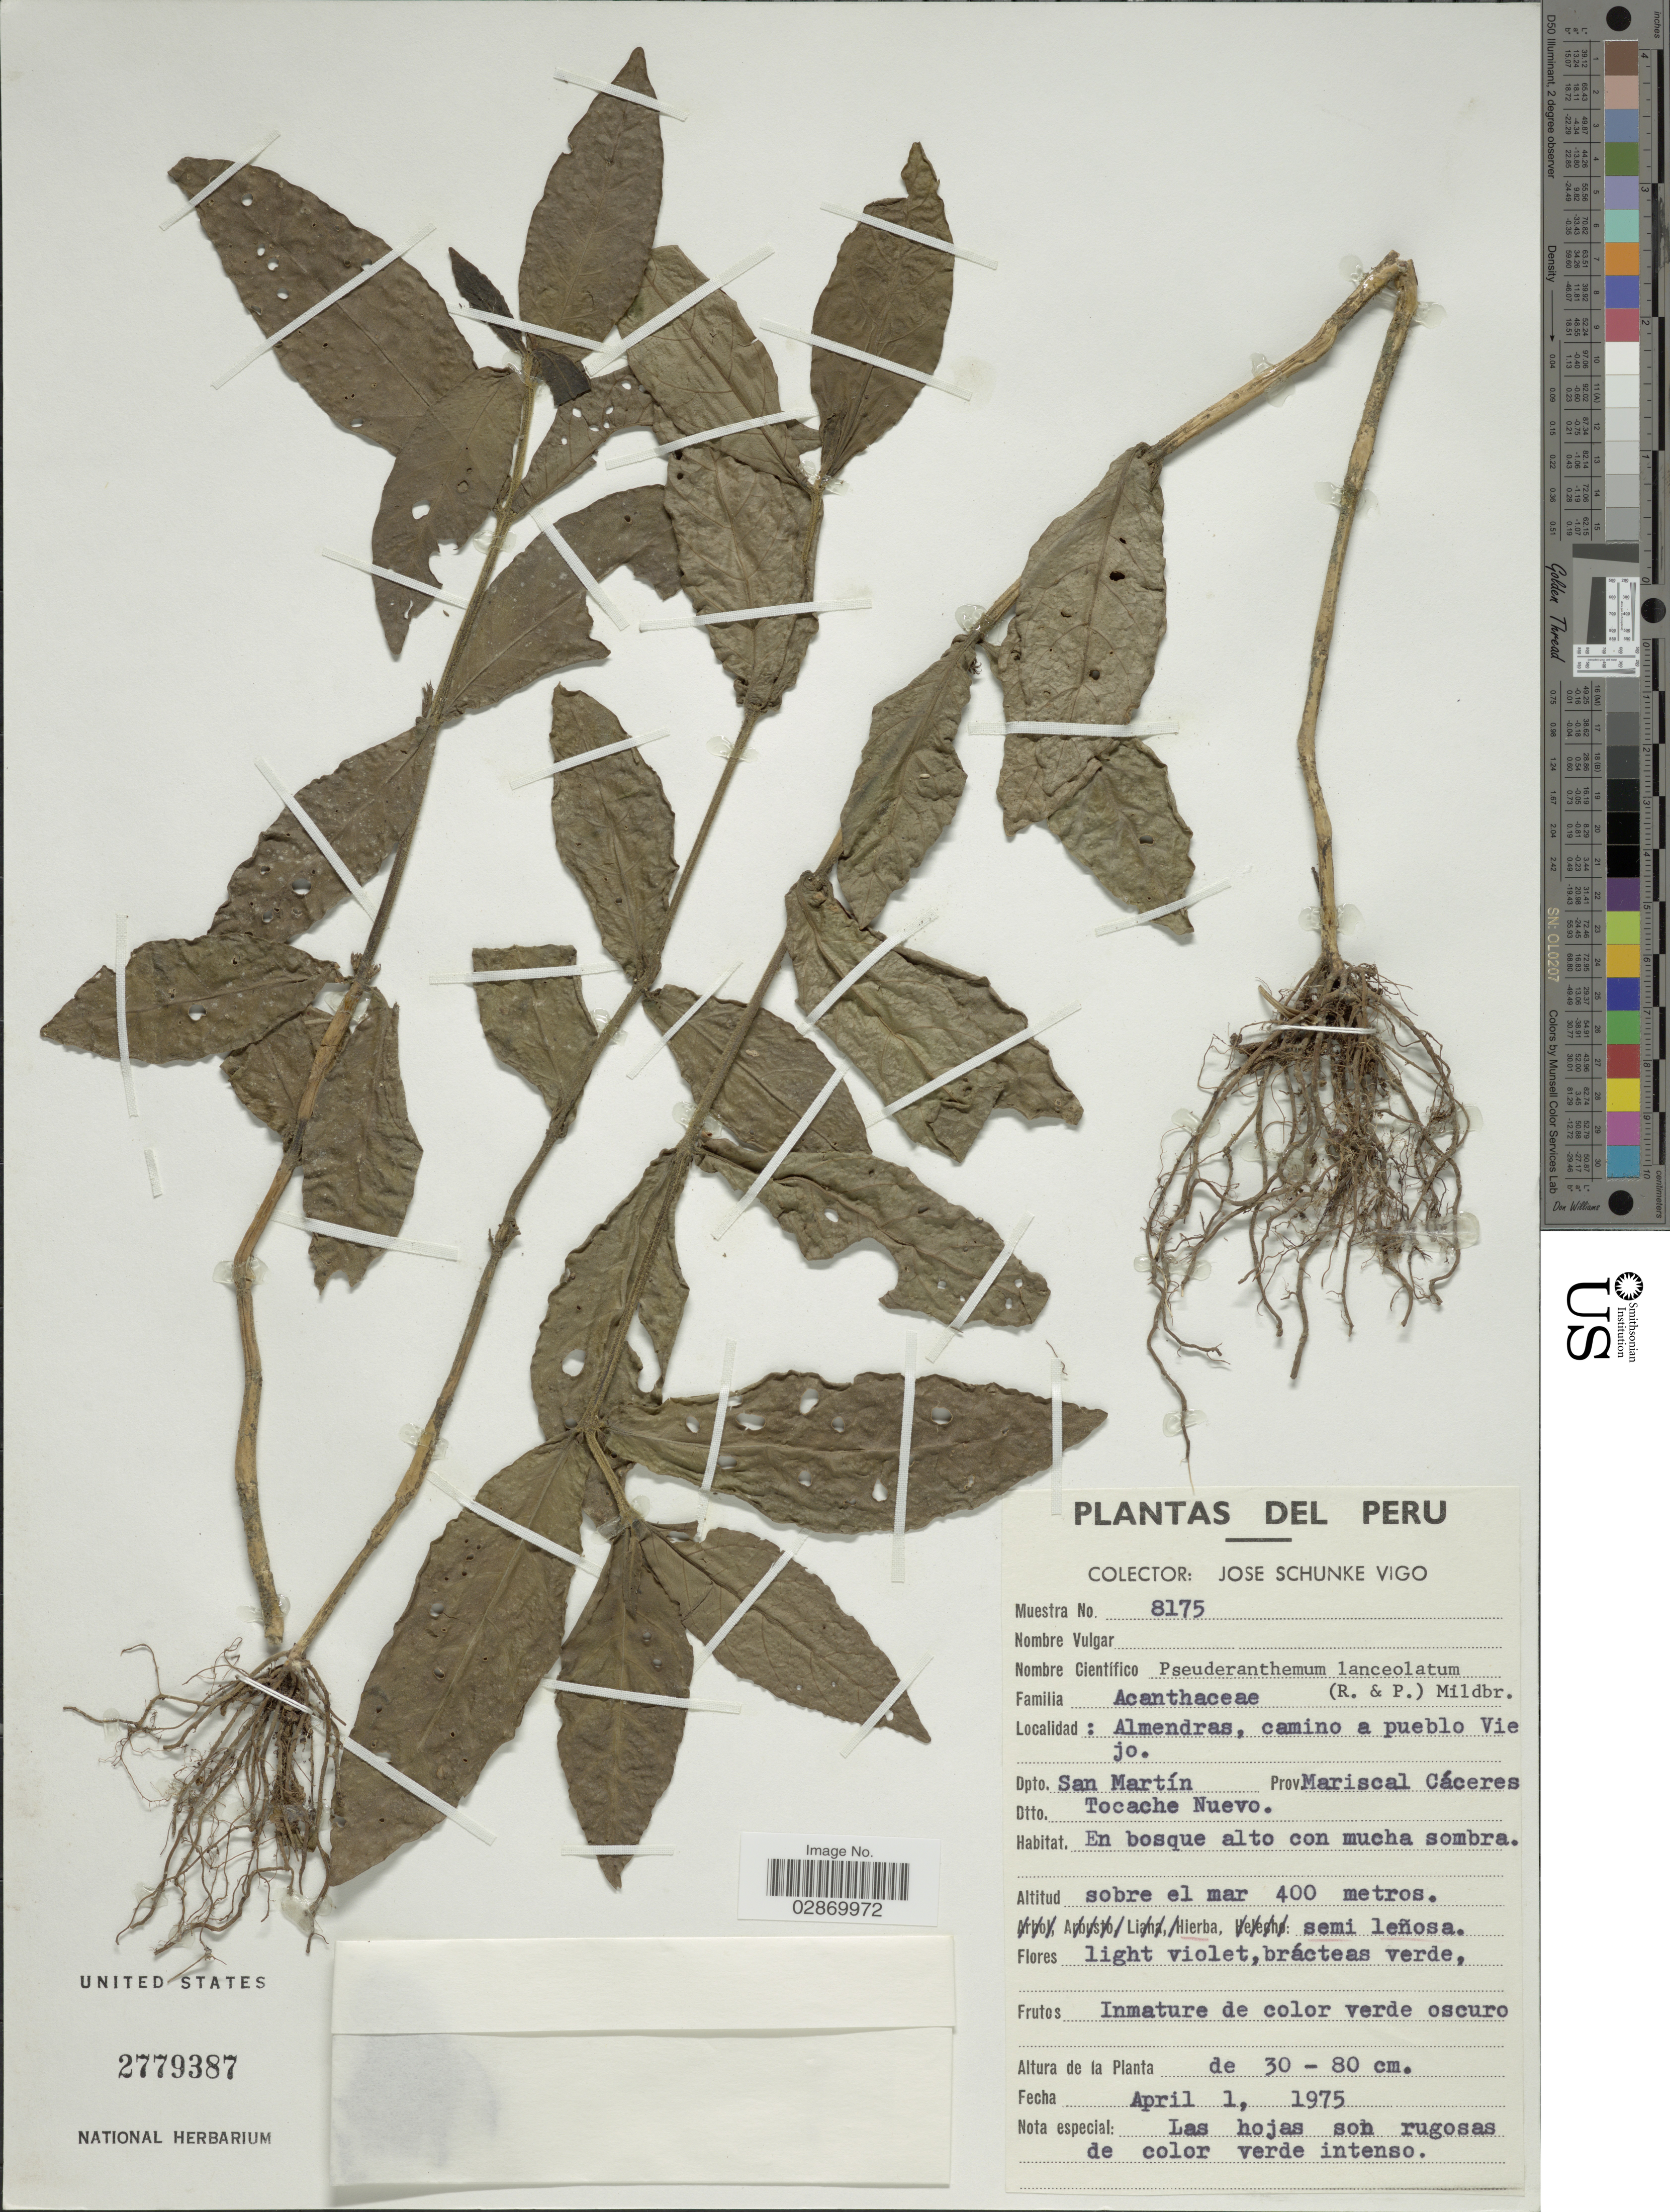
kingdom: Plantae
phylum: Tracheophyta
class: Magnoliopsida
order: Lamiales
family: Acanthaceae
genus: Pseuderanthemum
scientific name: Pseuderanthemum lanceolatum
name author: (Ruiz & Pav.) Wassh.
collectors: J. Schunke Vigo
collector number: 8175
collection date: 1975-04-01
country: Peru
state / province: San Martín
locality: Almendras, camino e pueblo Viejo, Dpto. San Martin, Prov. Mariscal Cáceres, Dtto. Tocache Nuevo.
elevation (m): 400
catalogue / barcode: US 2779387